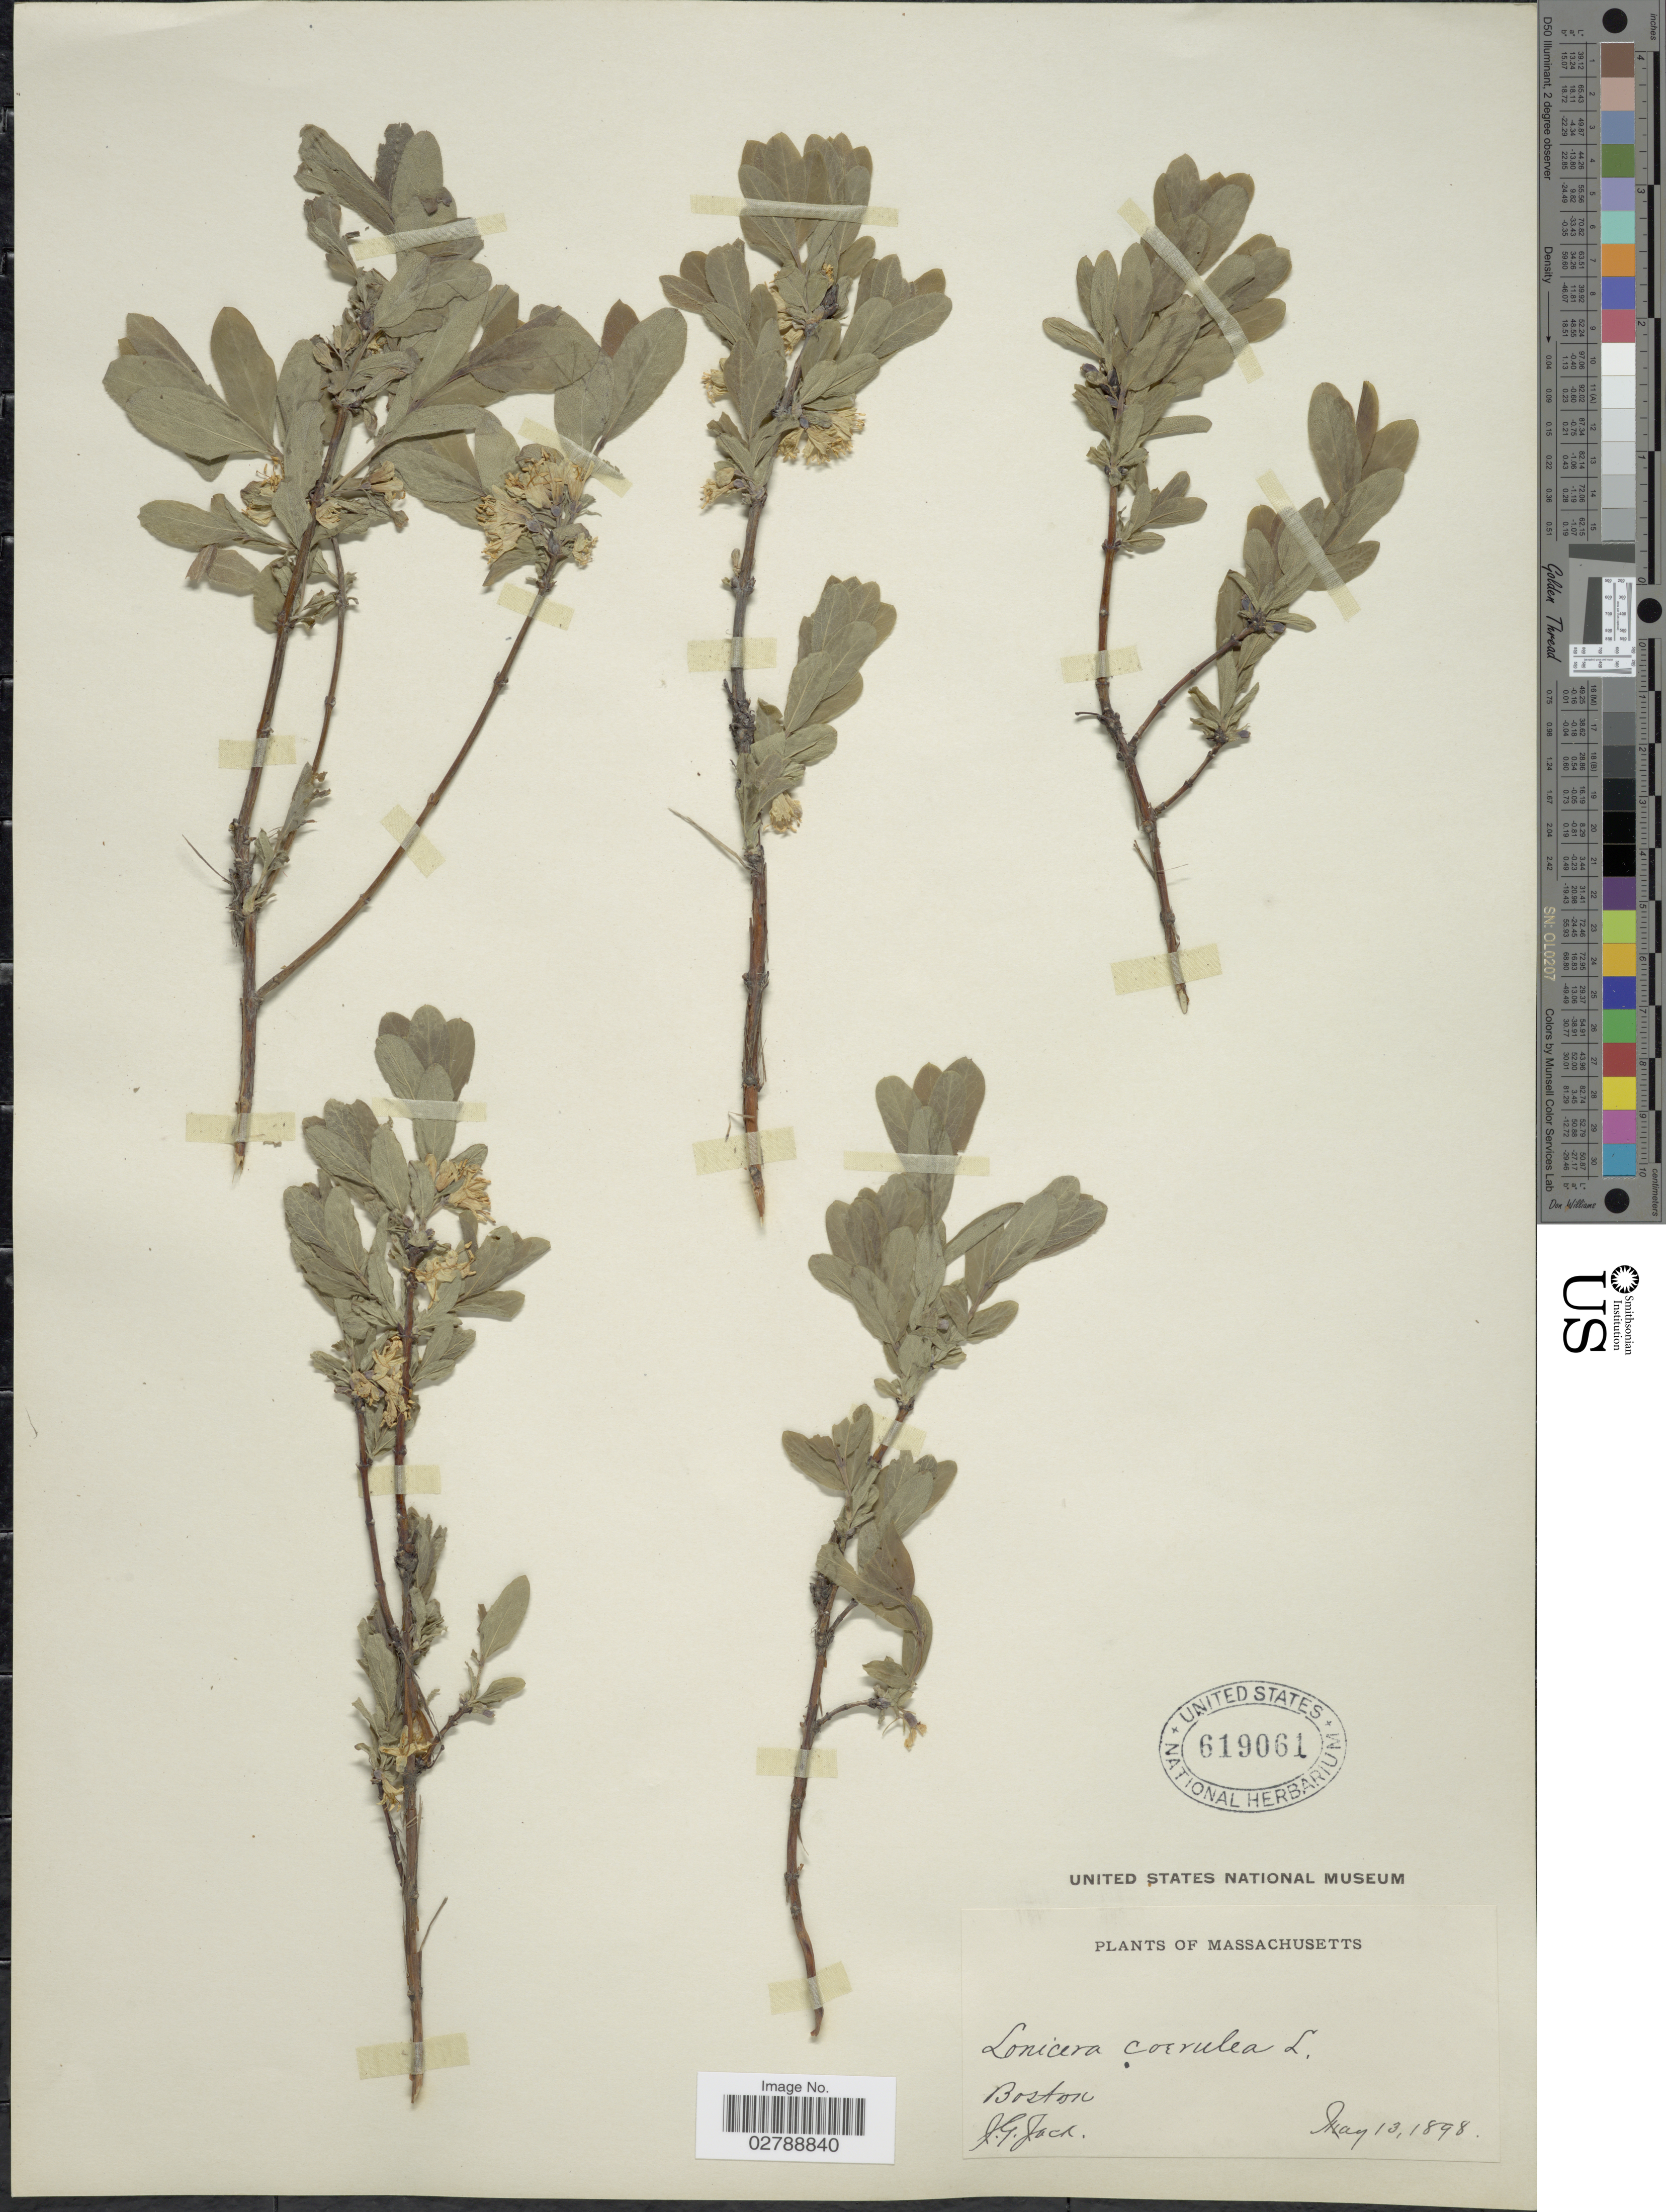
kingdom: Plantae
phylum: Tracheophyta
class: Magnoliopsida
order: Dipsacales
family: Caprifoliaceae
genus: Lonicera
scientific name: Lonicera caerulea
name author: L.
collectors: J. G. Jack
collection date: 1898-05-13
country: United States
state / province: Massachusetts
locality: Boston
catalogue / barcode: US 619061